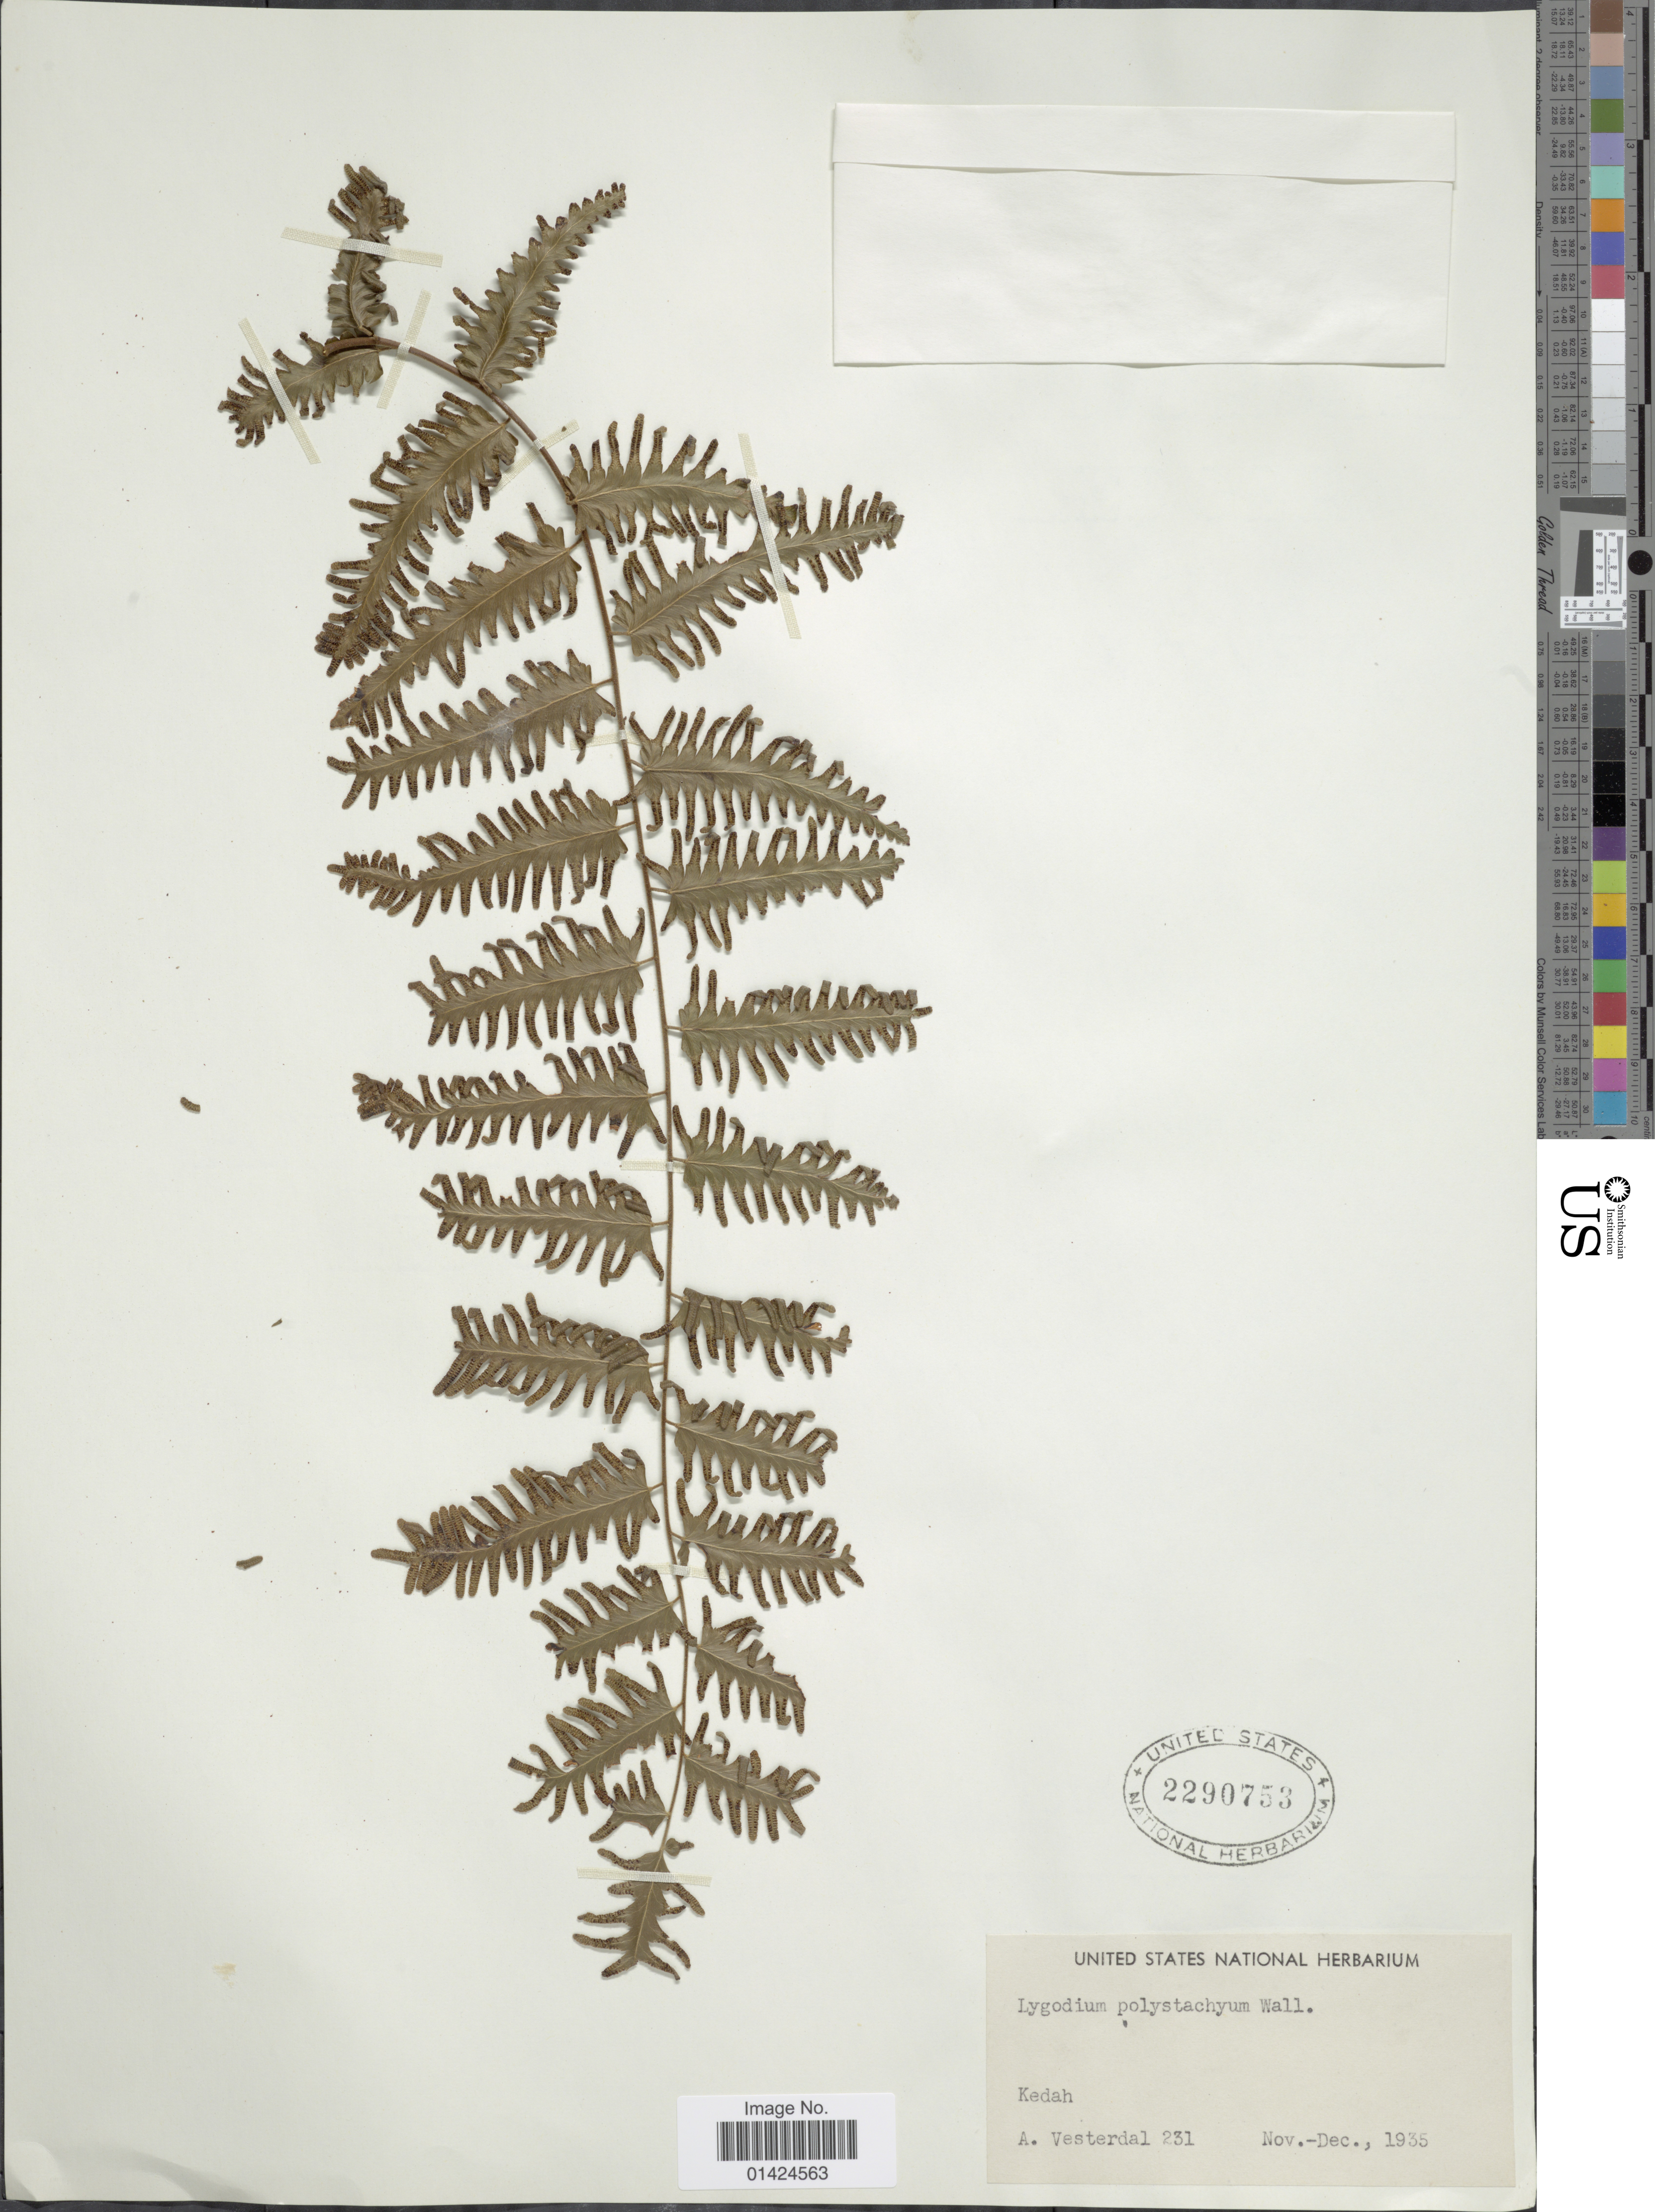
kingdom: Plantae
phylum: Tracheophyta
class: Polypodiopsida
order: Schizaeales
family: Lygodiaceae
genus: Lygodium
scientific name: Lygodium polystachyum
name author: Wall. ex T. Moore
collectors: A. Vesterdal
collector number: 231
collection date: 1935-11/1935-12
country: Malaysia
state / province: Kedah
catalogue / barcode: US 2290753